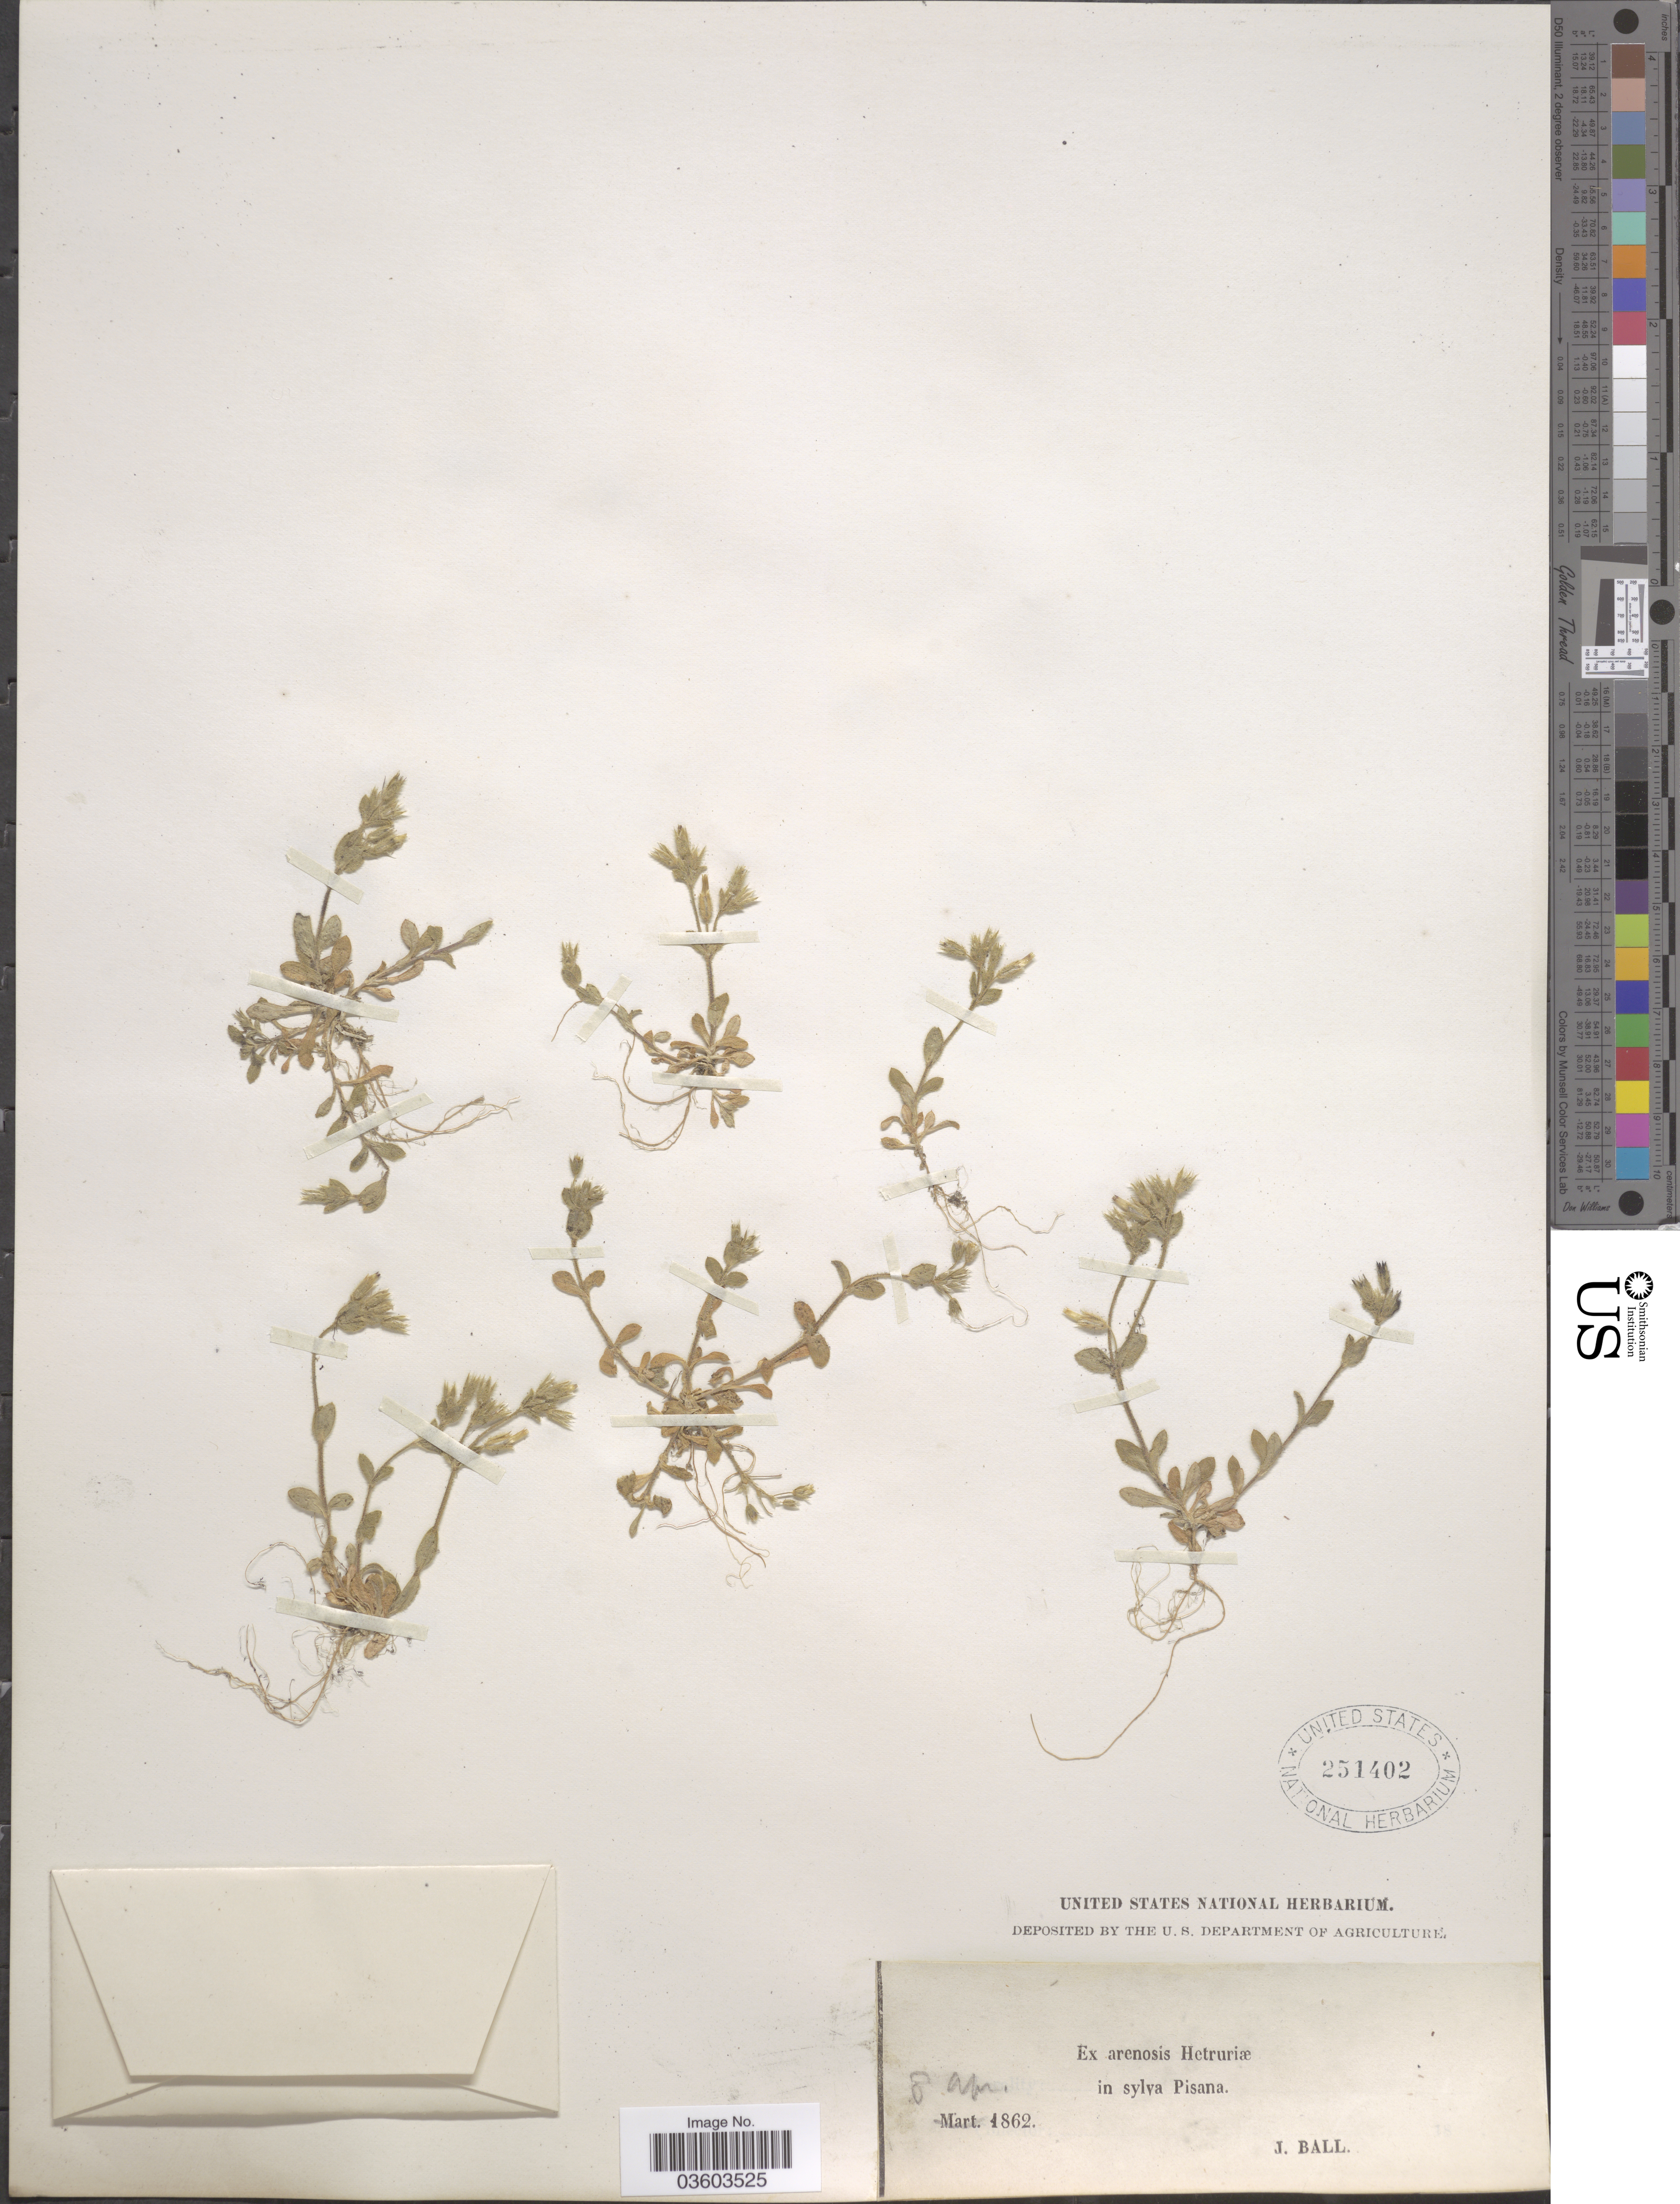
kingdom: Plantae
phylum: Tracheophyta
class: Magnoliopsida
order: Caryophyllales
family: Caryophyllaceae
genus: Cerastium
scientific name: Cerastium sp.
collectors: J. Ball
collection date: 1862-04-08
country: Italy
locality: Ex arenosis Hetruriæ in sylva Pisana.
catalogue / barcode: US 251402